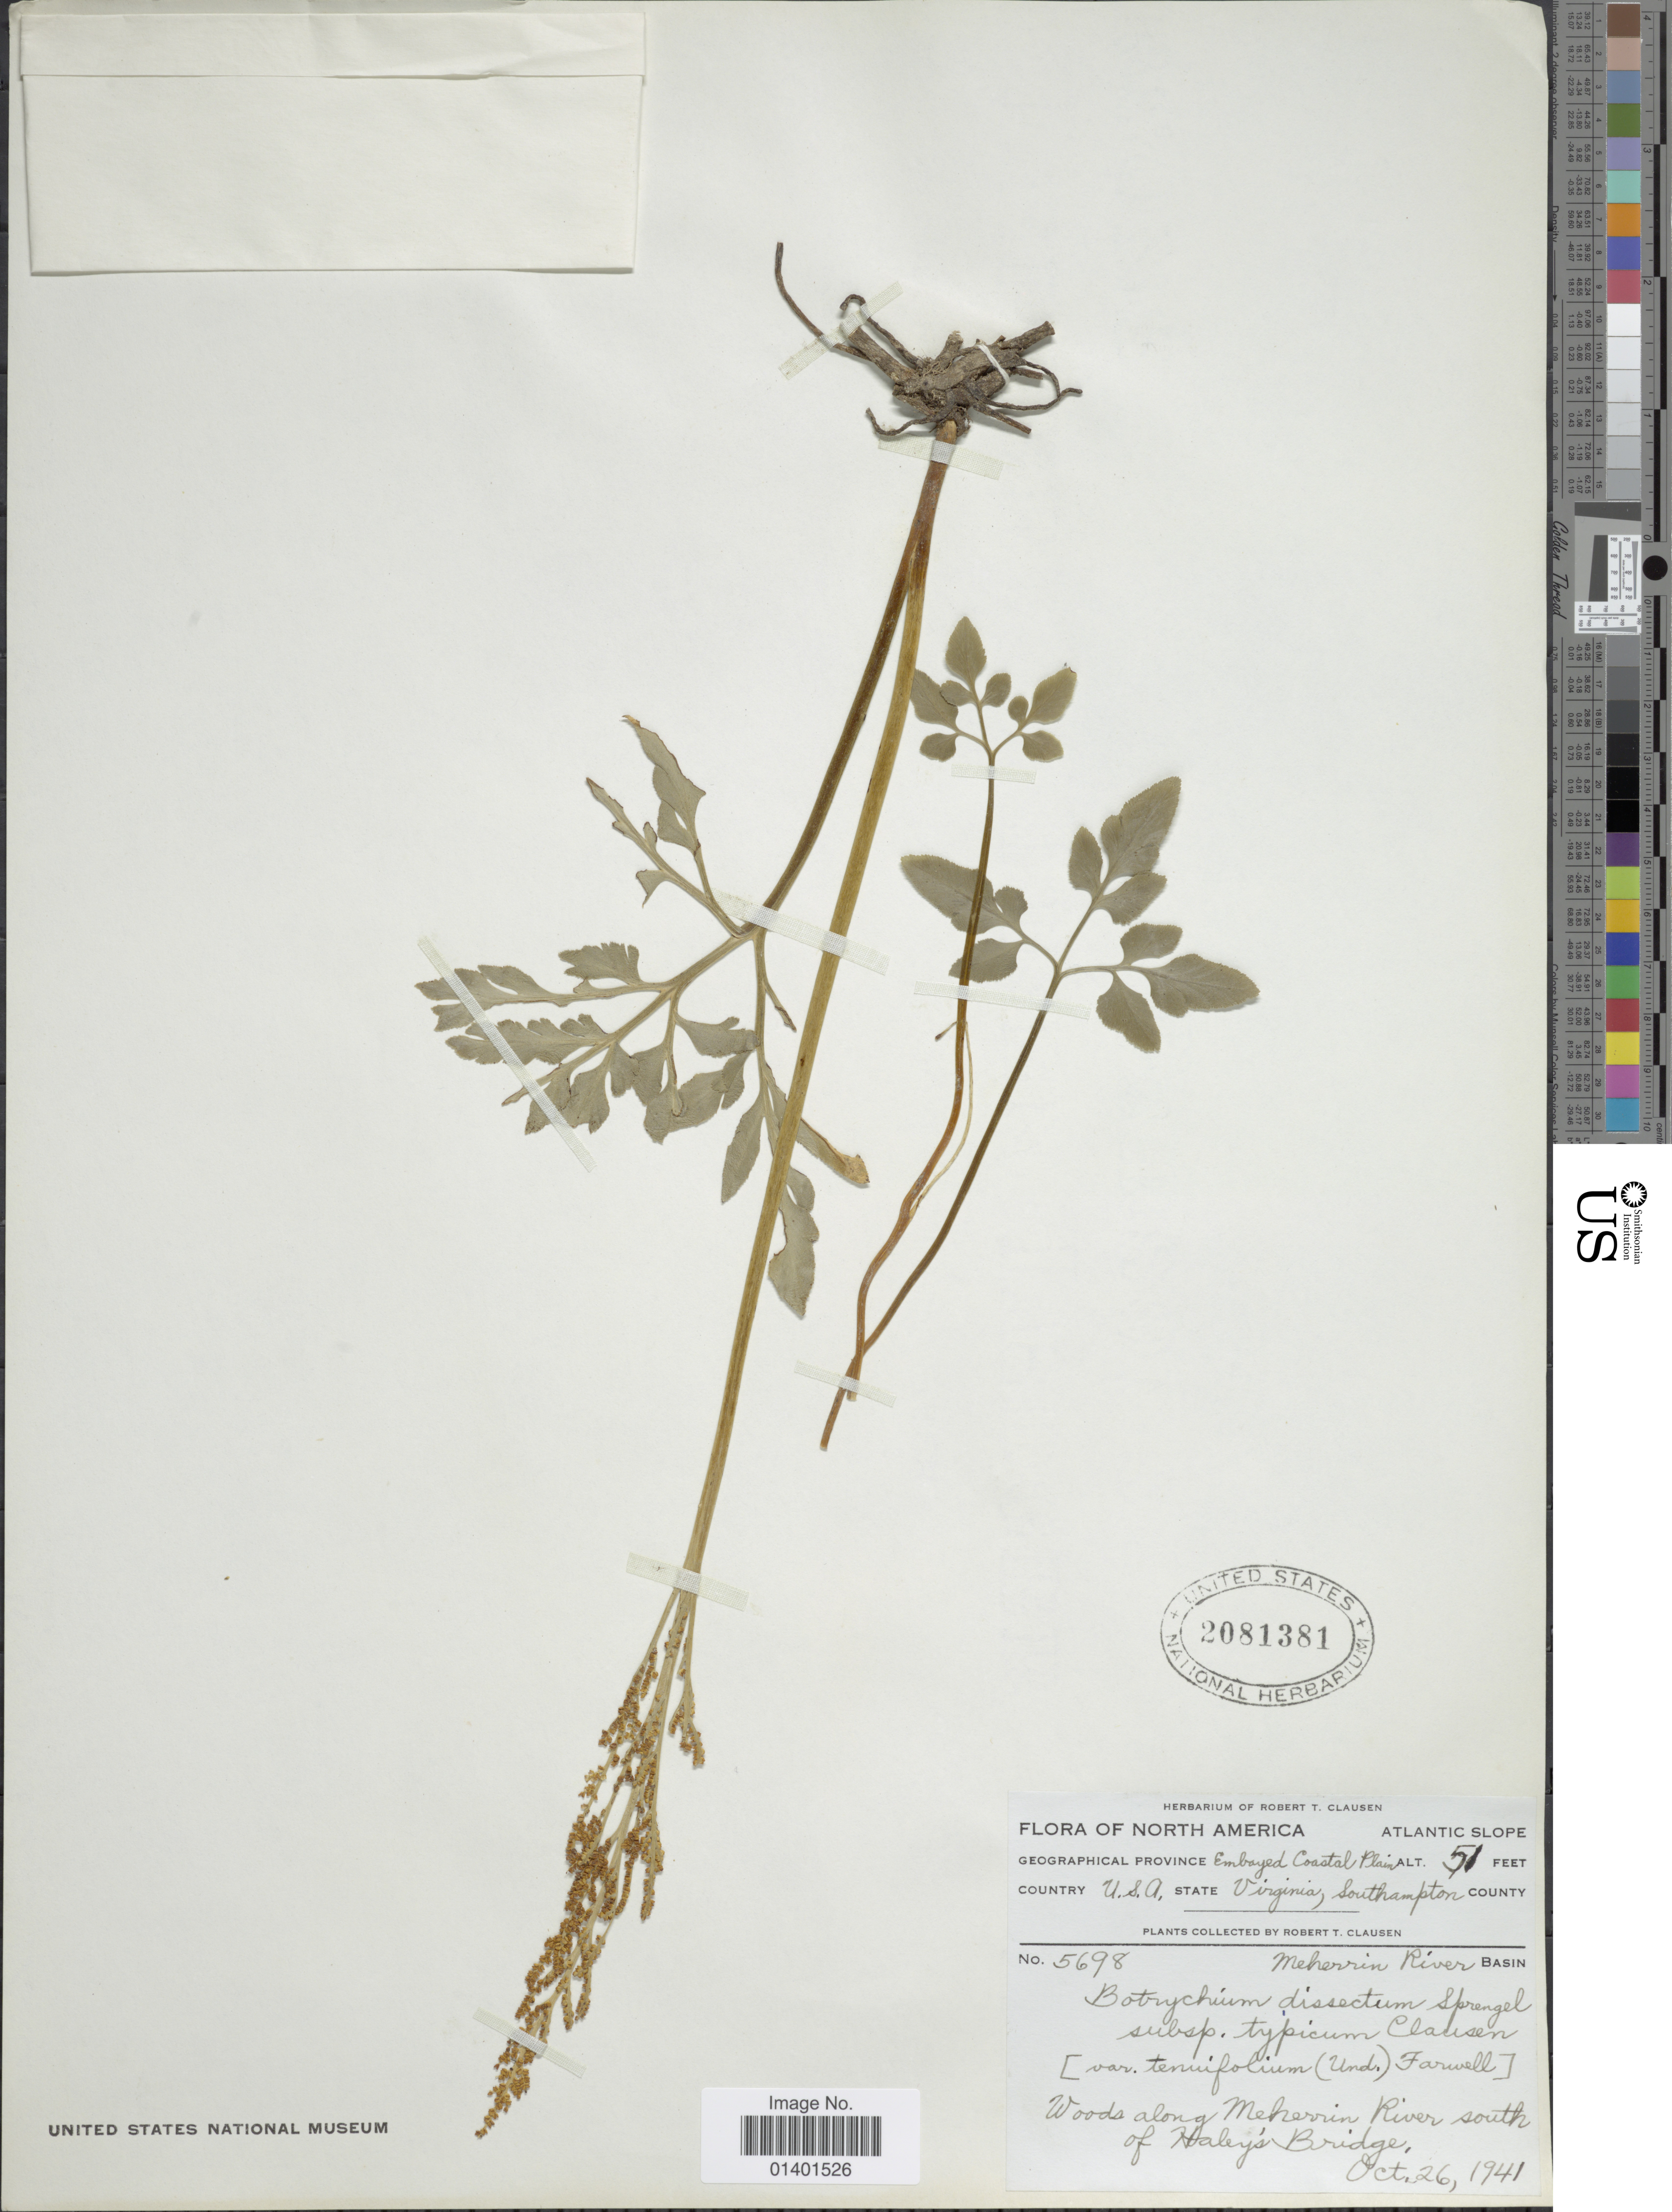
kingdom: Plantae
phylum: Tracheophyta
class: Polypodiopsida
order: Ophioglossales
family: Ophioglossaceae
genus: Botrychium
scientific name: Botrychium biternatum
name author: (Sav.) Underw.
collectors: R. T. Clausen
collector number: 5698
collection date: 1941-10-26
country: United States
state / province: Virginia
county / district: Southampton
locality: Atlantic slope, geographical province Embayed Coastal plain, Meherrin River Basin, woods along Meherrin River, S of Haley's Bridge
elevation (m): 16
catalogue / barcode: US 2081381